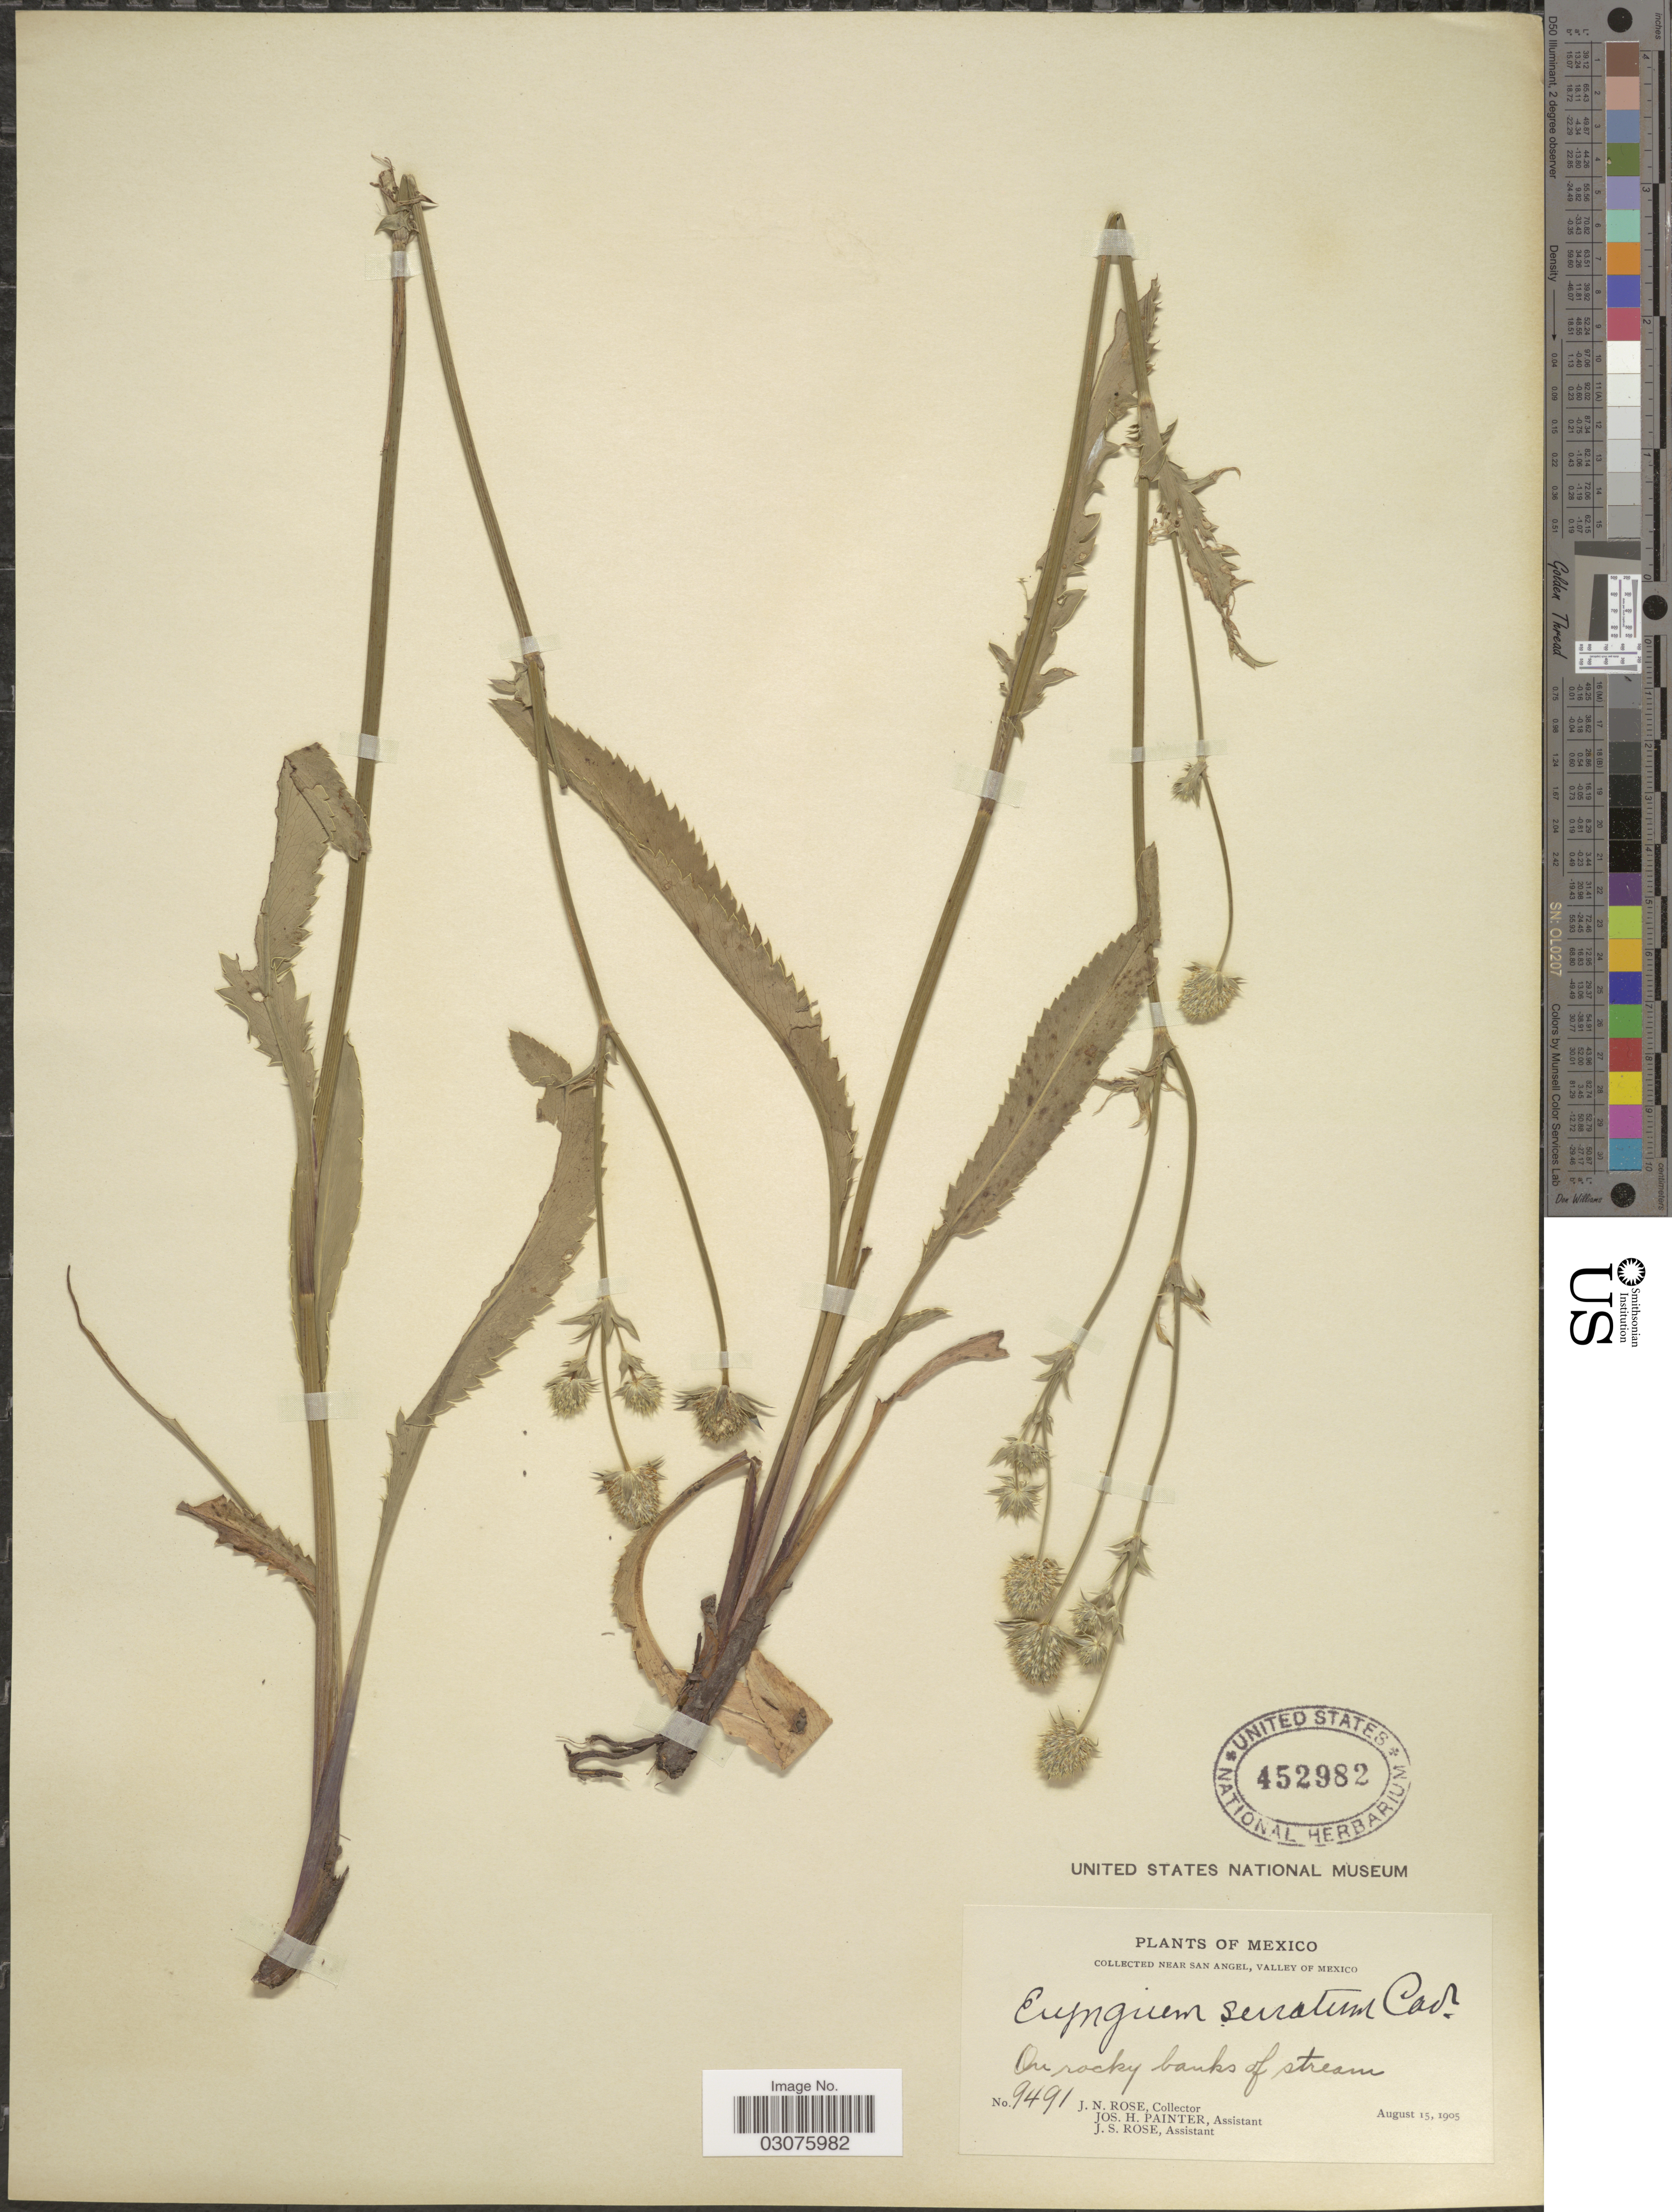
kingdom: Plantae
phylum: Tracheophyta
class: Magnoliopsida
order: Apiales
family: Apiaceae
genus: Eryngium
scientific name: Eryngium serratum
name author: Cav.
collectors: J. N. Rose, J. H. Painter & J. S. Rose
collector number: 9491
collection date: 1905-08-15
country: Mexico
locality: Collected near San Angel, Valley of Mexico.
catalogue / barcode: US 452982